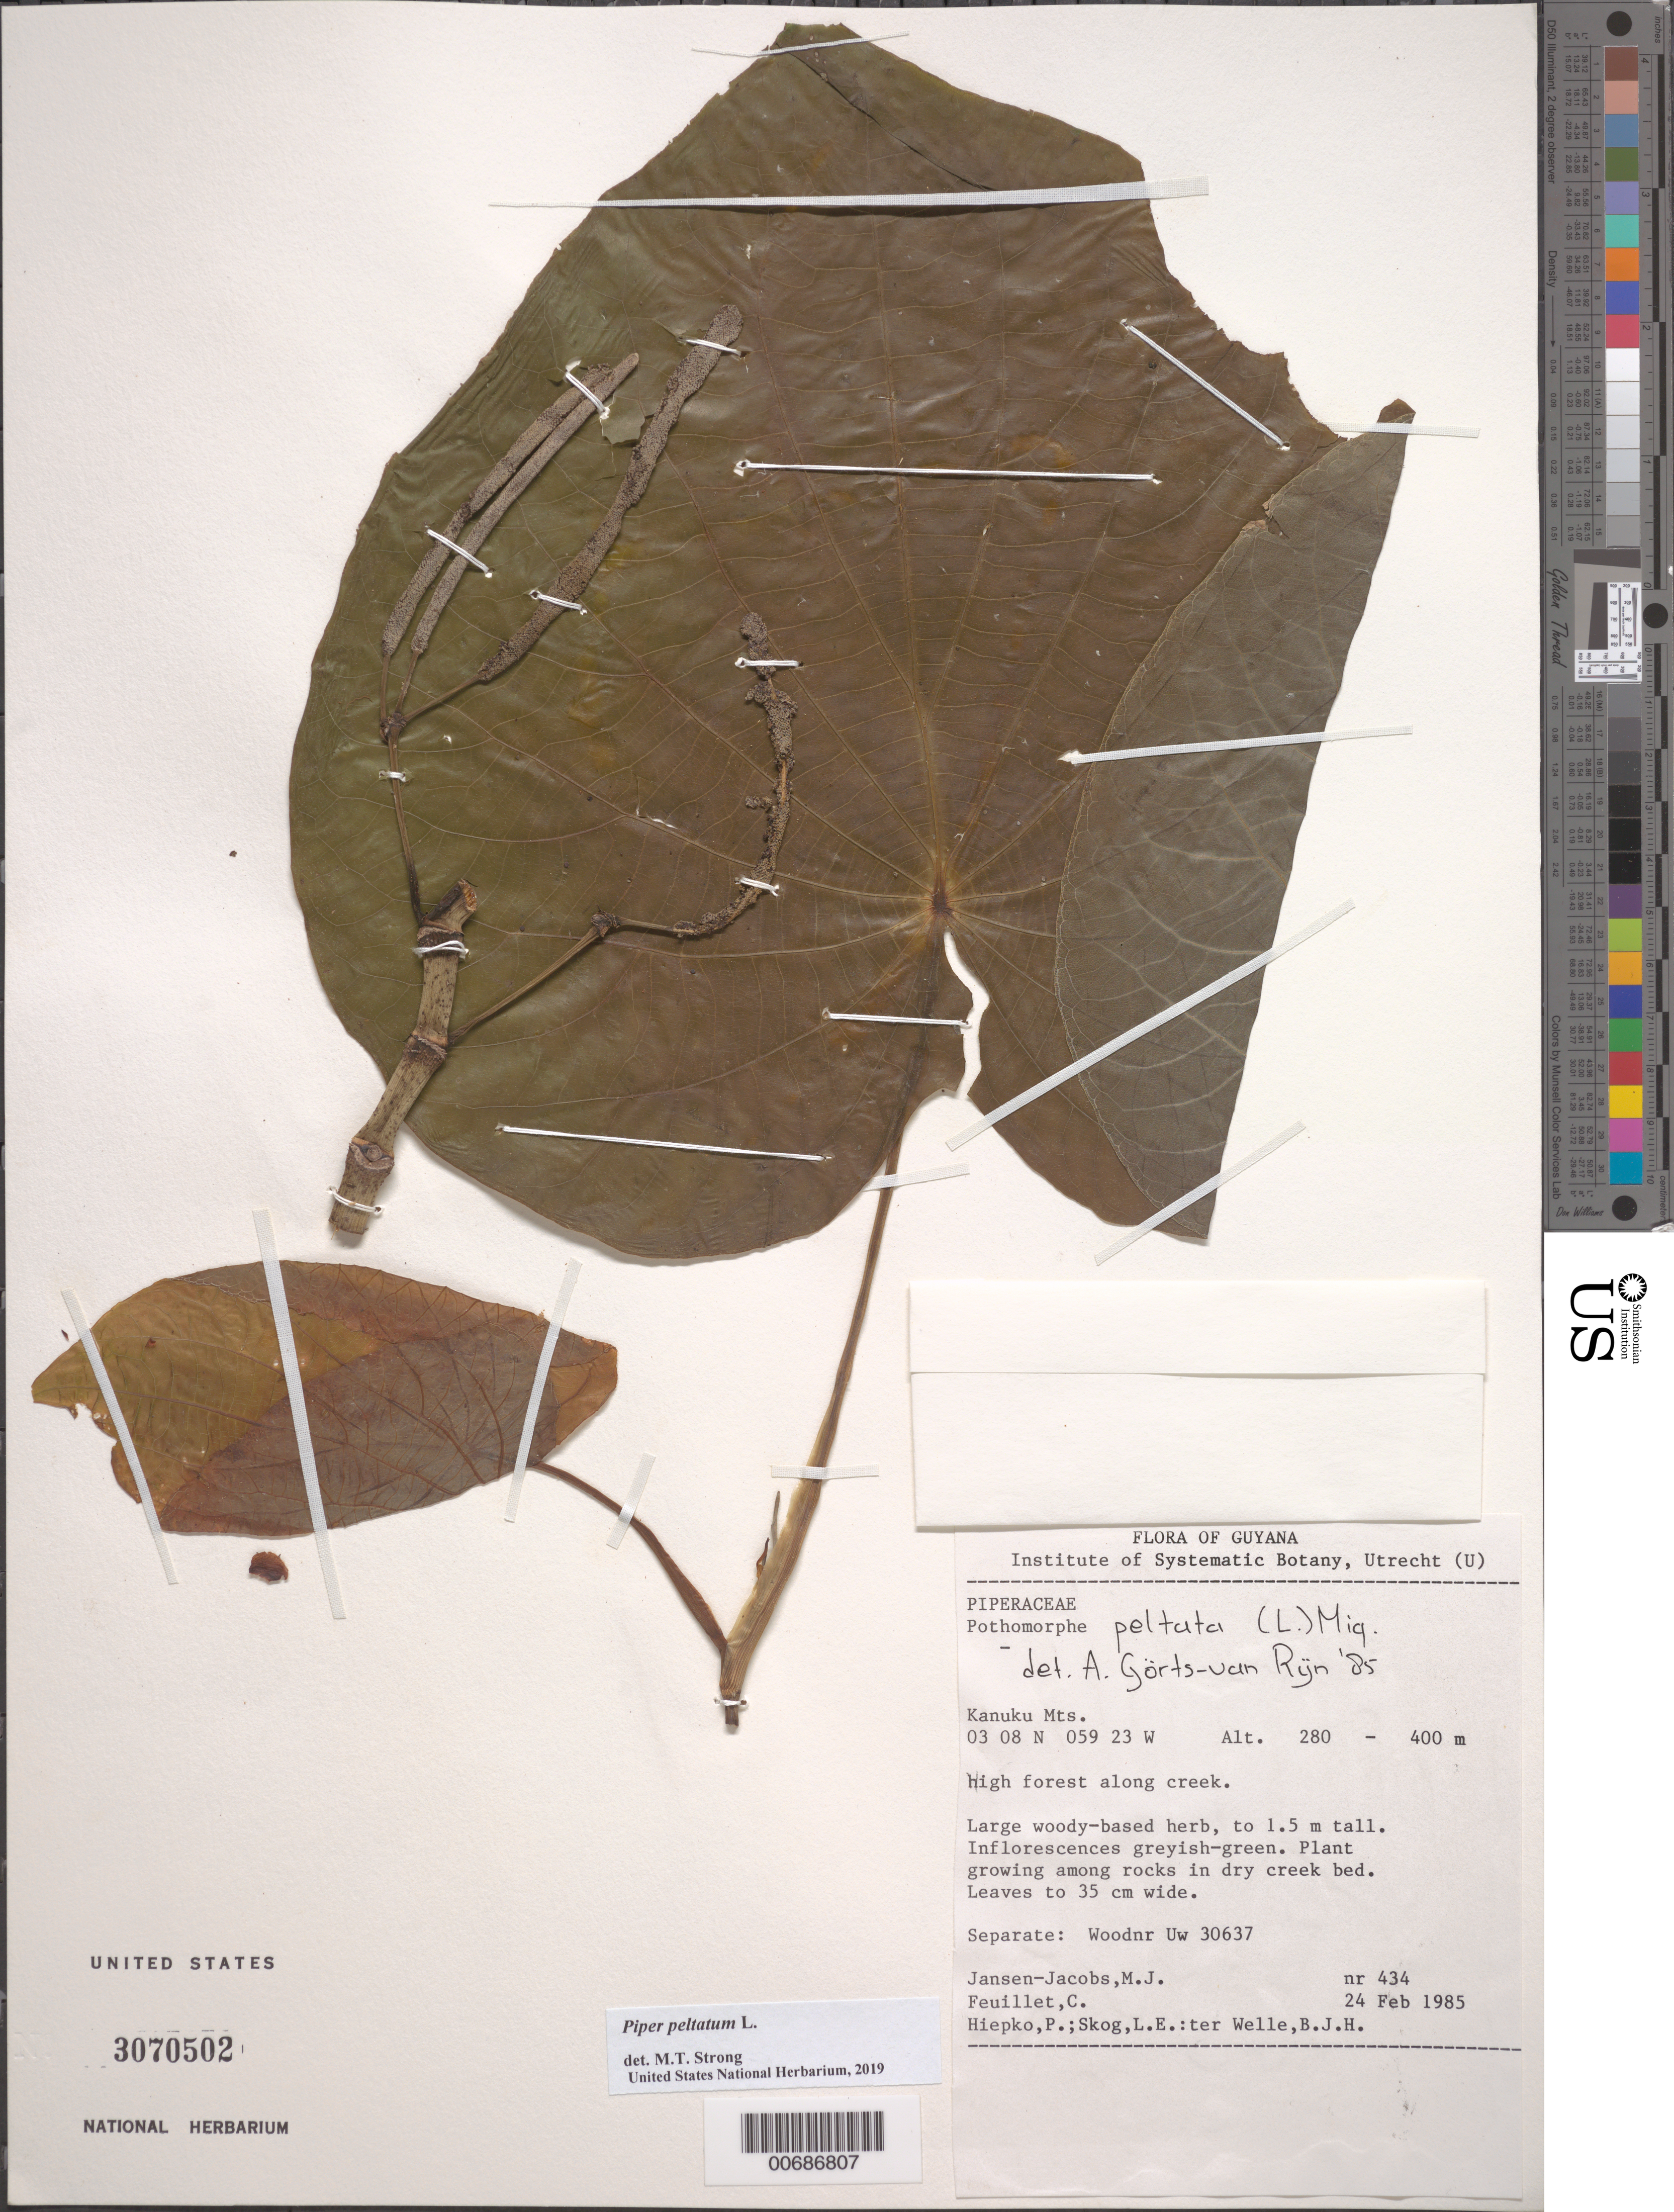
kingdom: Plantae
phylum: Tracheophyta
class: Magnoliopsida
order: Piperales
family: Piperaceae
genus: Piper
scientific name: Piper peltatum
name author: L.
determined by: Strong, M. T., (US), Smithsonian Institution - National Museum of Natural History (UNITED STATES)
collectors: M. J. Jansen-Jacobs, C. Feuillet, P. H. Hiepko, L. E. Skog & B. Welle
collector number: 434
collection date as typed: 24-Feb-85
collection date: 1985-02-24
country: Guyana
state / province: U. Takutu-U. Essequibo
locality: Kanuku Mts.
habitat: High forest along creek. Plant growing among rocks in dry creek bed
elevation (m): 280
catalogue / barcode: US 3070502